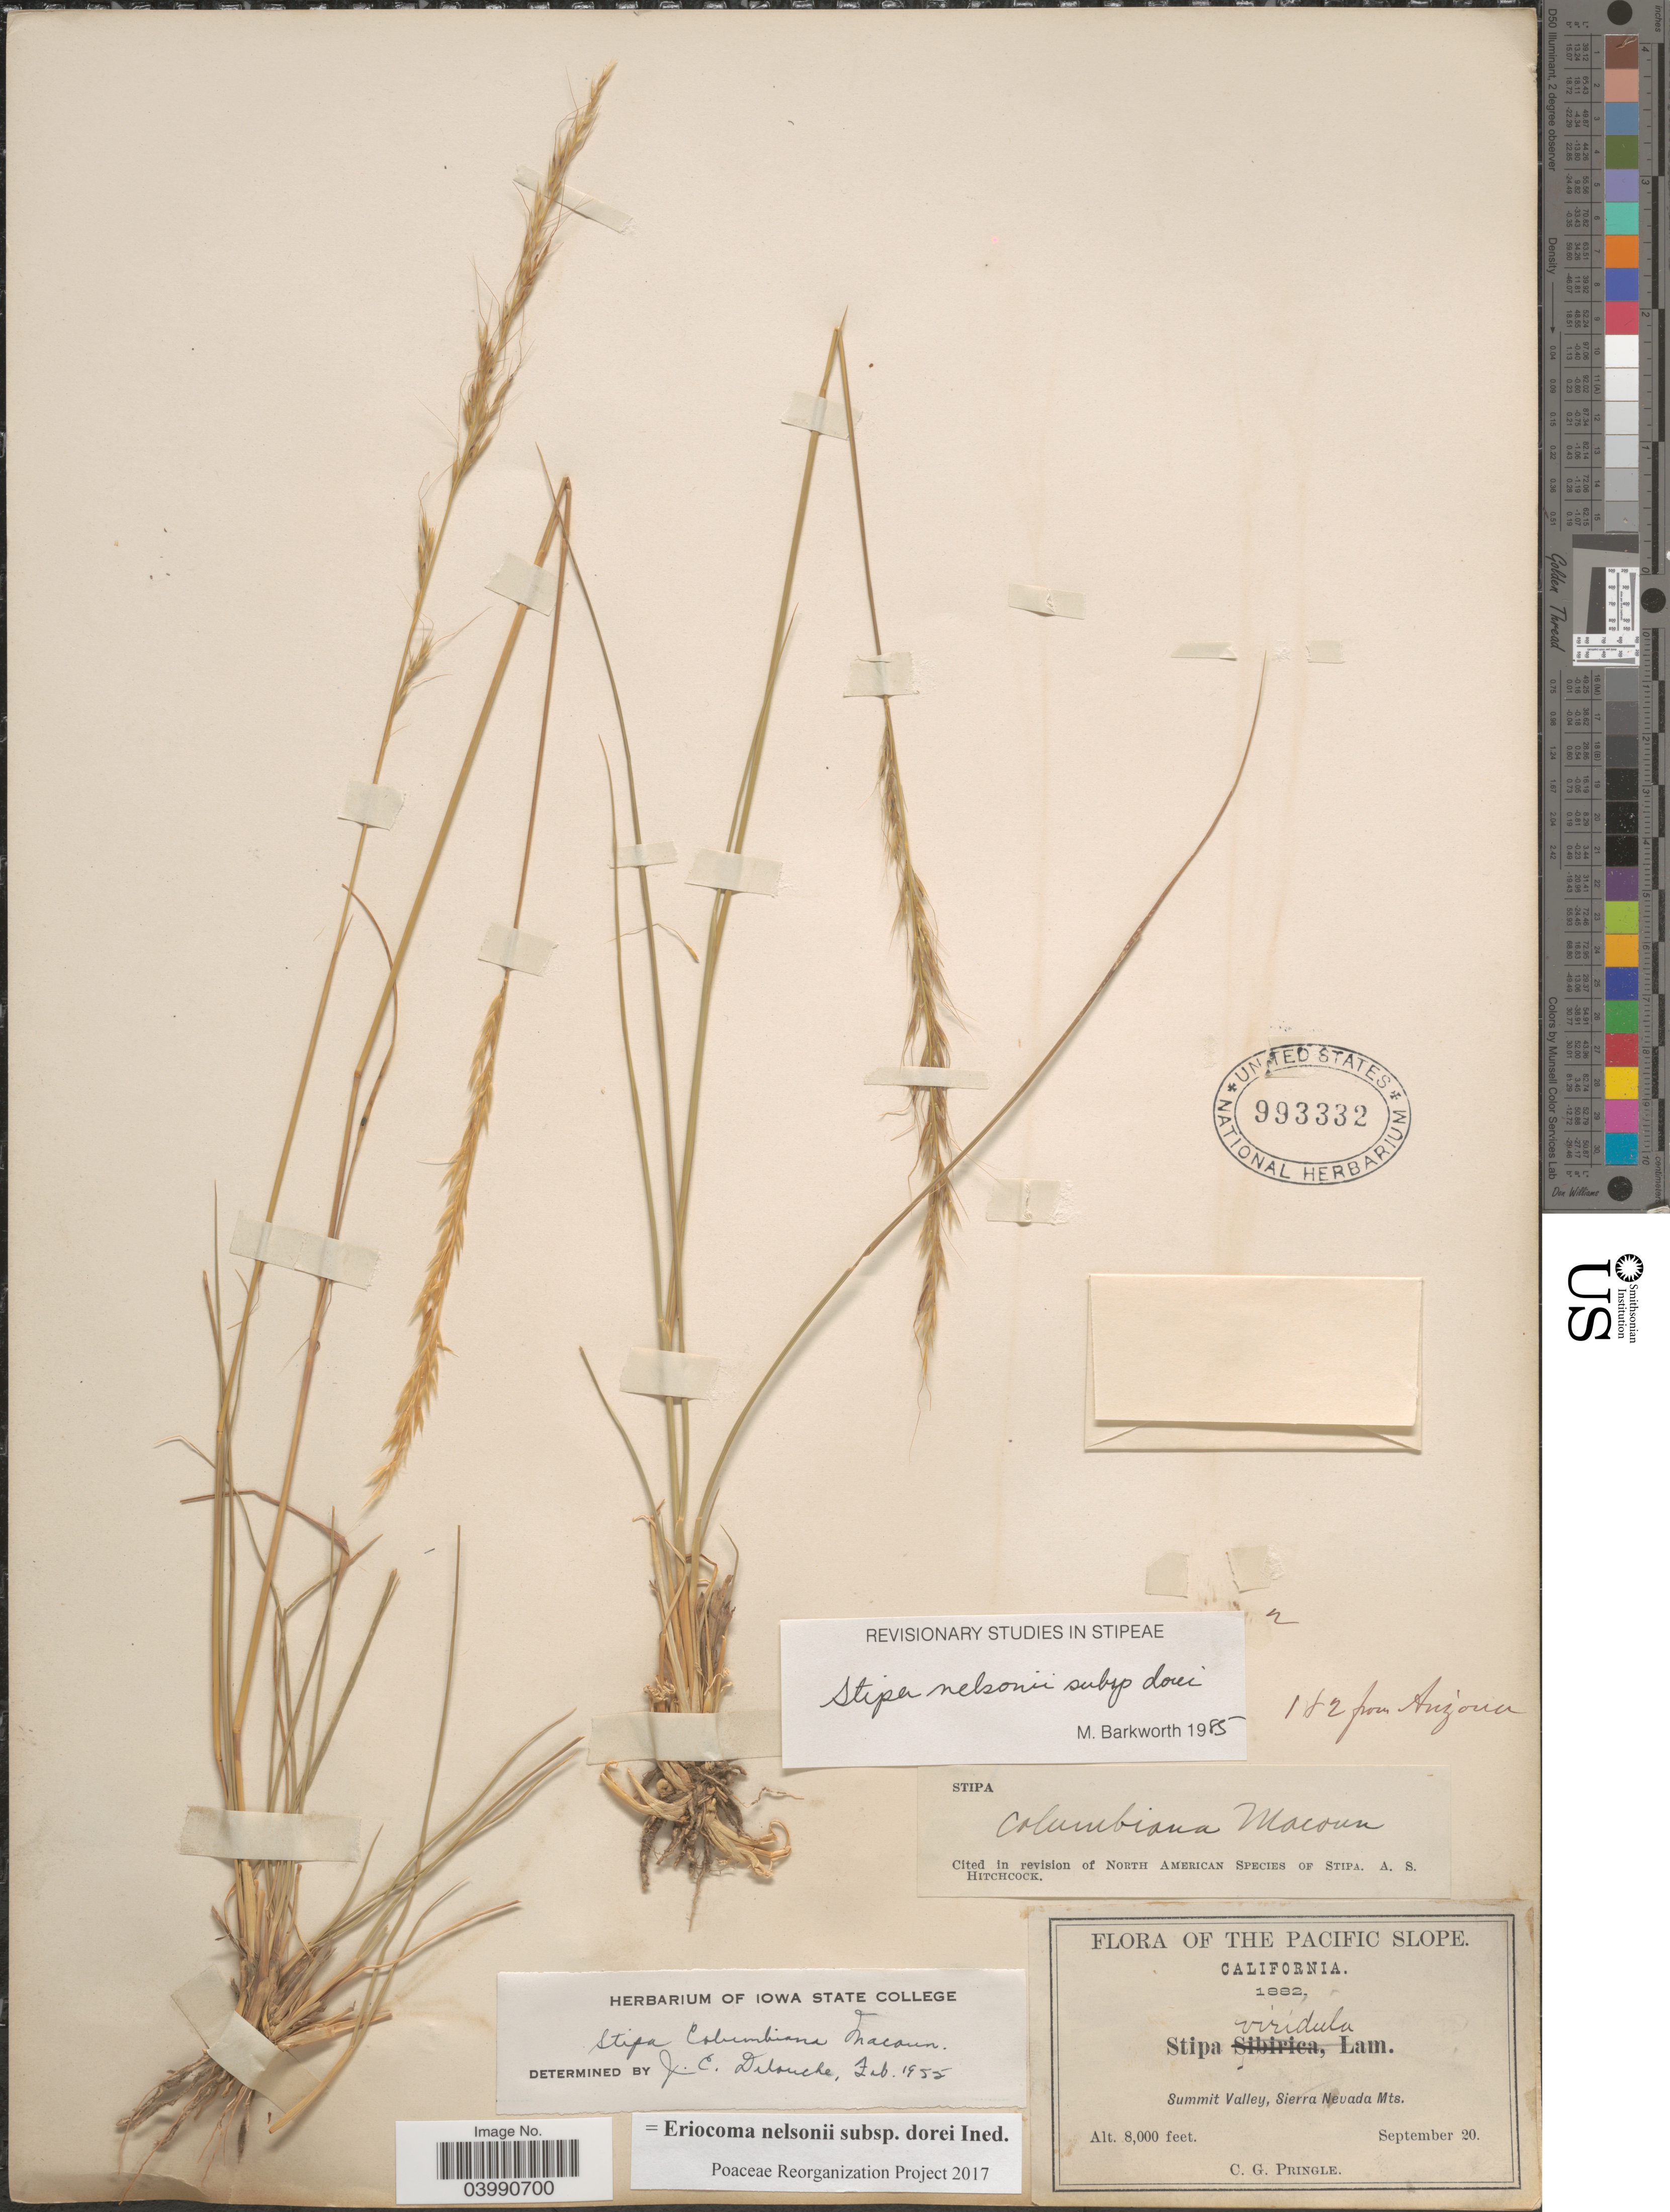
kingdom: Plantae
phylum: Tracheophyta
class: Liliopsida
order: Poales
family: Poaceae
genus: Eriocoma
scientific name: Eriocoma nelsonii subsp. dorei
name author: (Barkworth & J. Maze) Romasch.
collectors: C. G. Pringle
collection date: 1882-09-20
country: United States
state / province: California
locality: The Pacific Slope. Summit Valley, Sierra Nevada Mts.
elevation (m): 2438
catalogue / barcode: US 993332